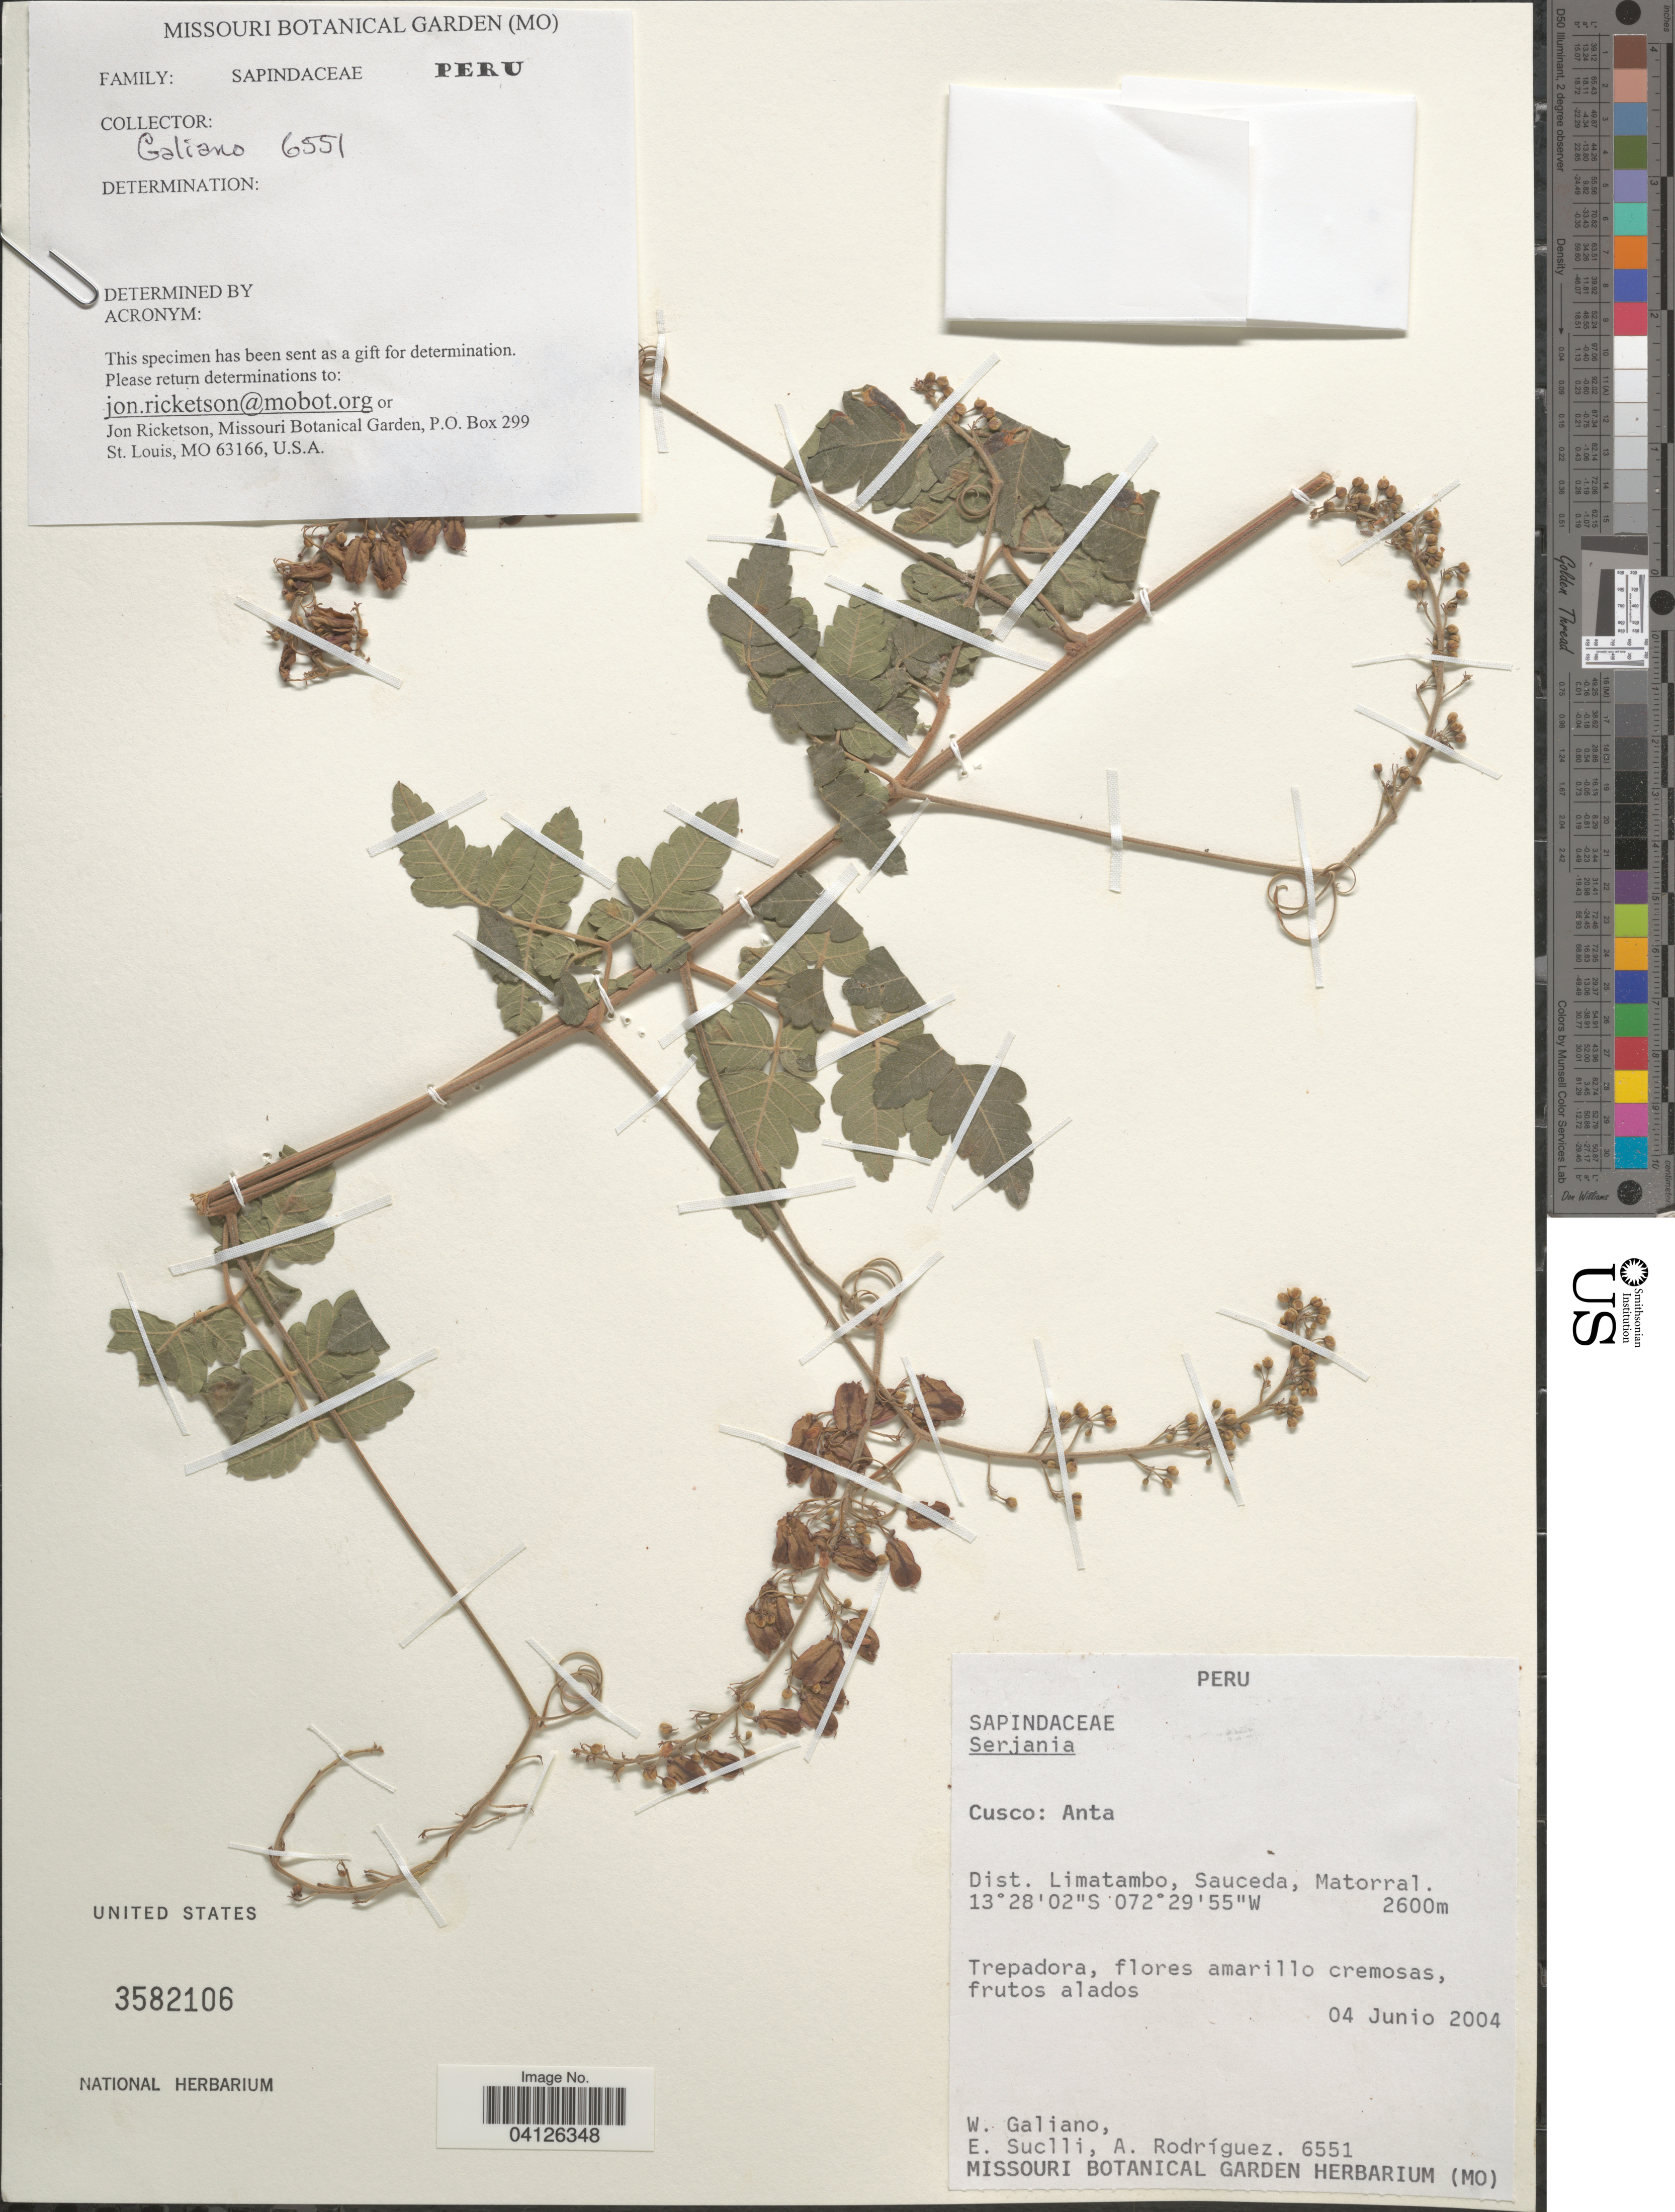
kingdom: Plantae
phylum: Tracheophyta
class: Magnoliopsida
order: Sapindales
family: Sapindaceae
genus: Serjania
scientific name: Serjania sp.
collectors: W. Galiano, E. Suclli & A. Rodríguez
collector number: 6551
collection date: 2004-06-04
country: Peru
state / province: Cusco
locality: Anta. Dist. Limatambo, Sauceda, Matorral.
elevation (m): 2600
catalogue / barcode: US 3582106